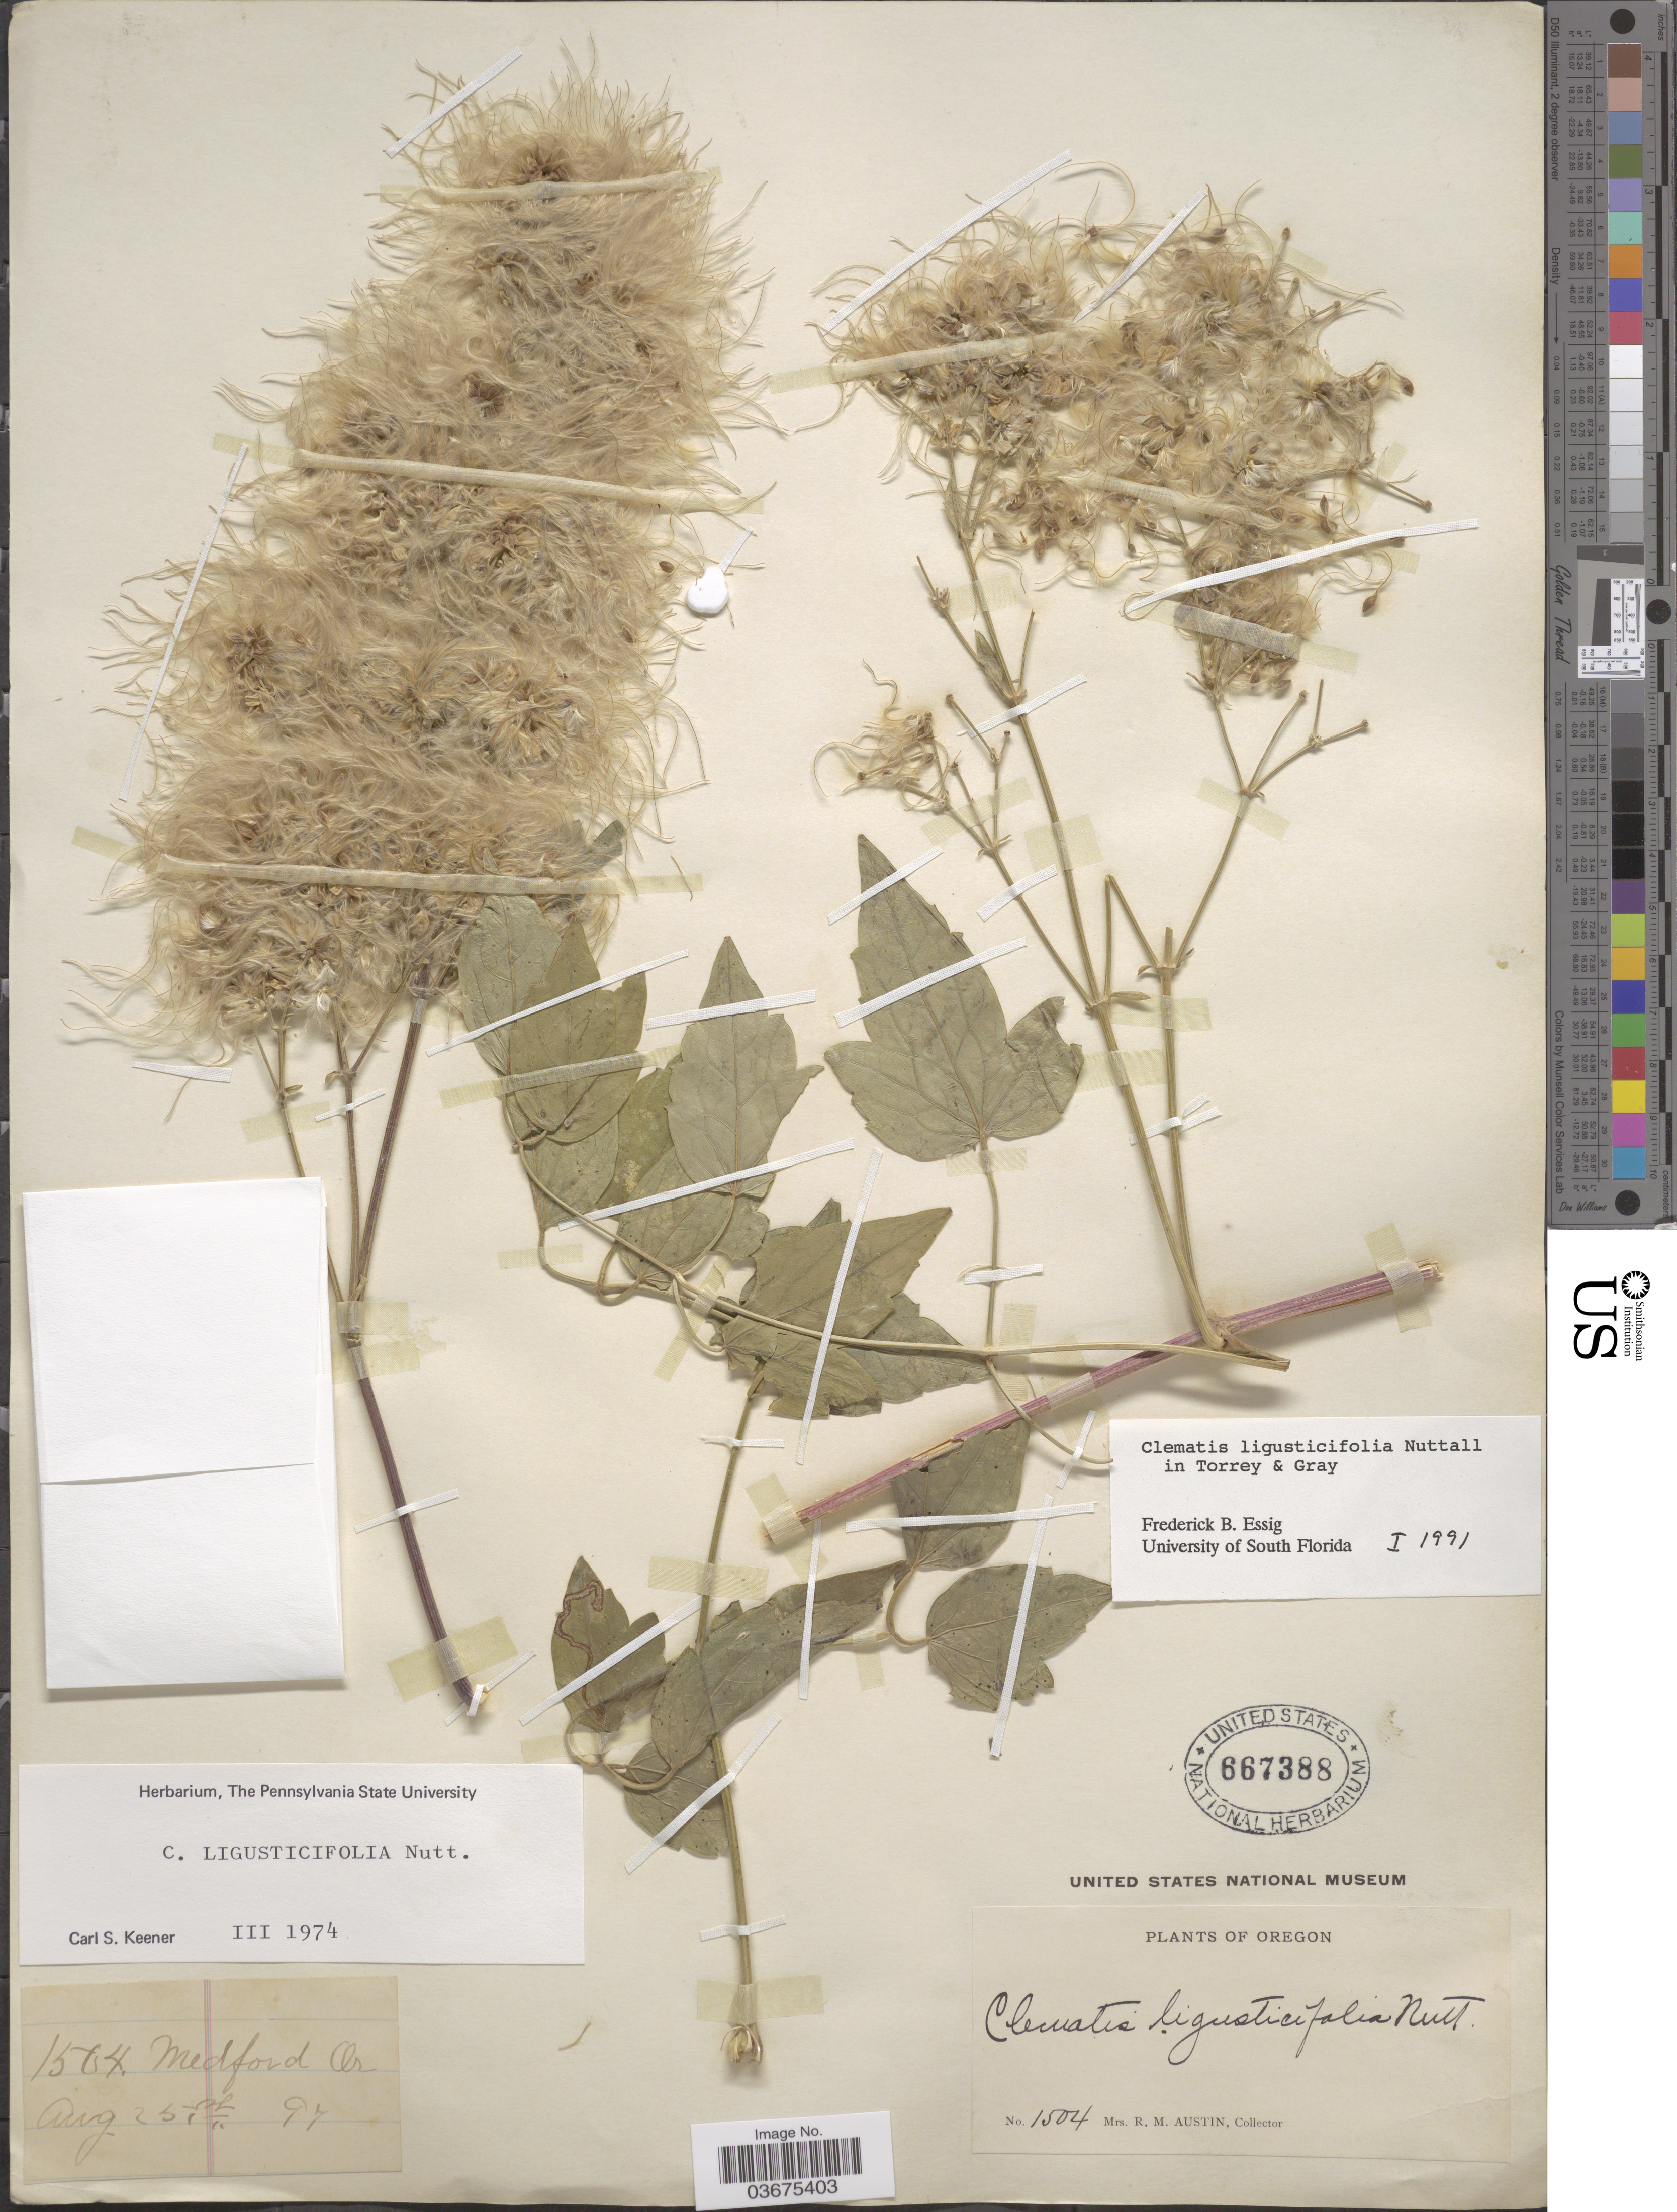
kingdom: Plantae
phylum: Tracheophyta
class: Magnoliopsida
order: Ranunculales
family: Ranunculaceae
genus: Clematis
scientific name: Clematis ligusticifolia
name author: Nutt.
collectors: R. Austin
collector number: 1504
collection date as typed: Transcribed d/m/y: 25/8/9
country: United States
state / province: Oregon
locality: Medford.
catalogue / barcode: US 667388